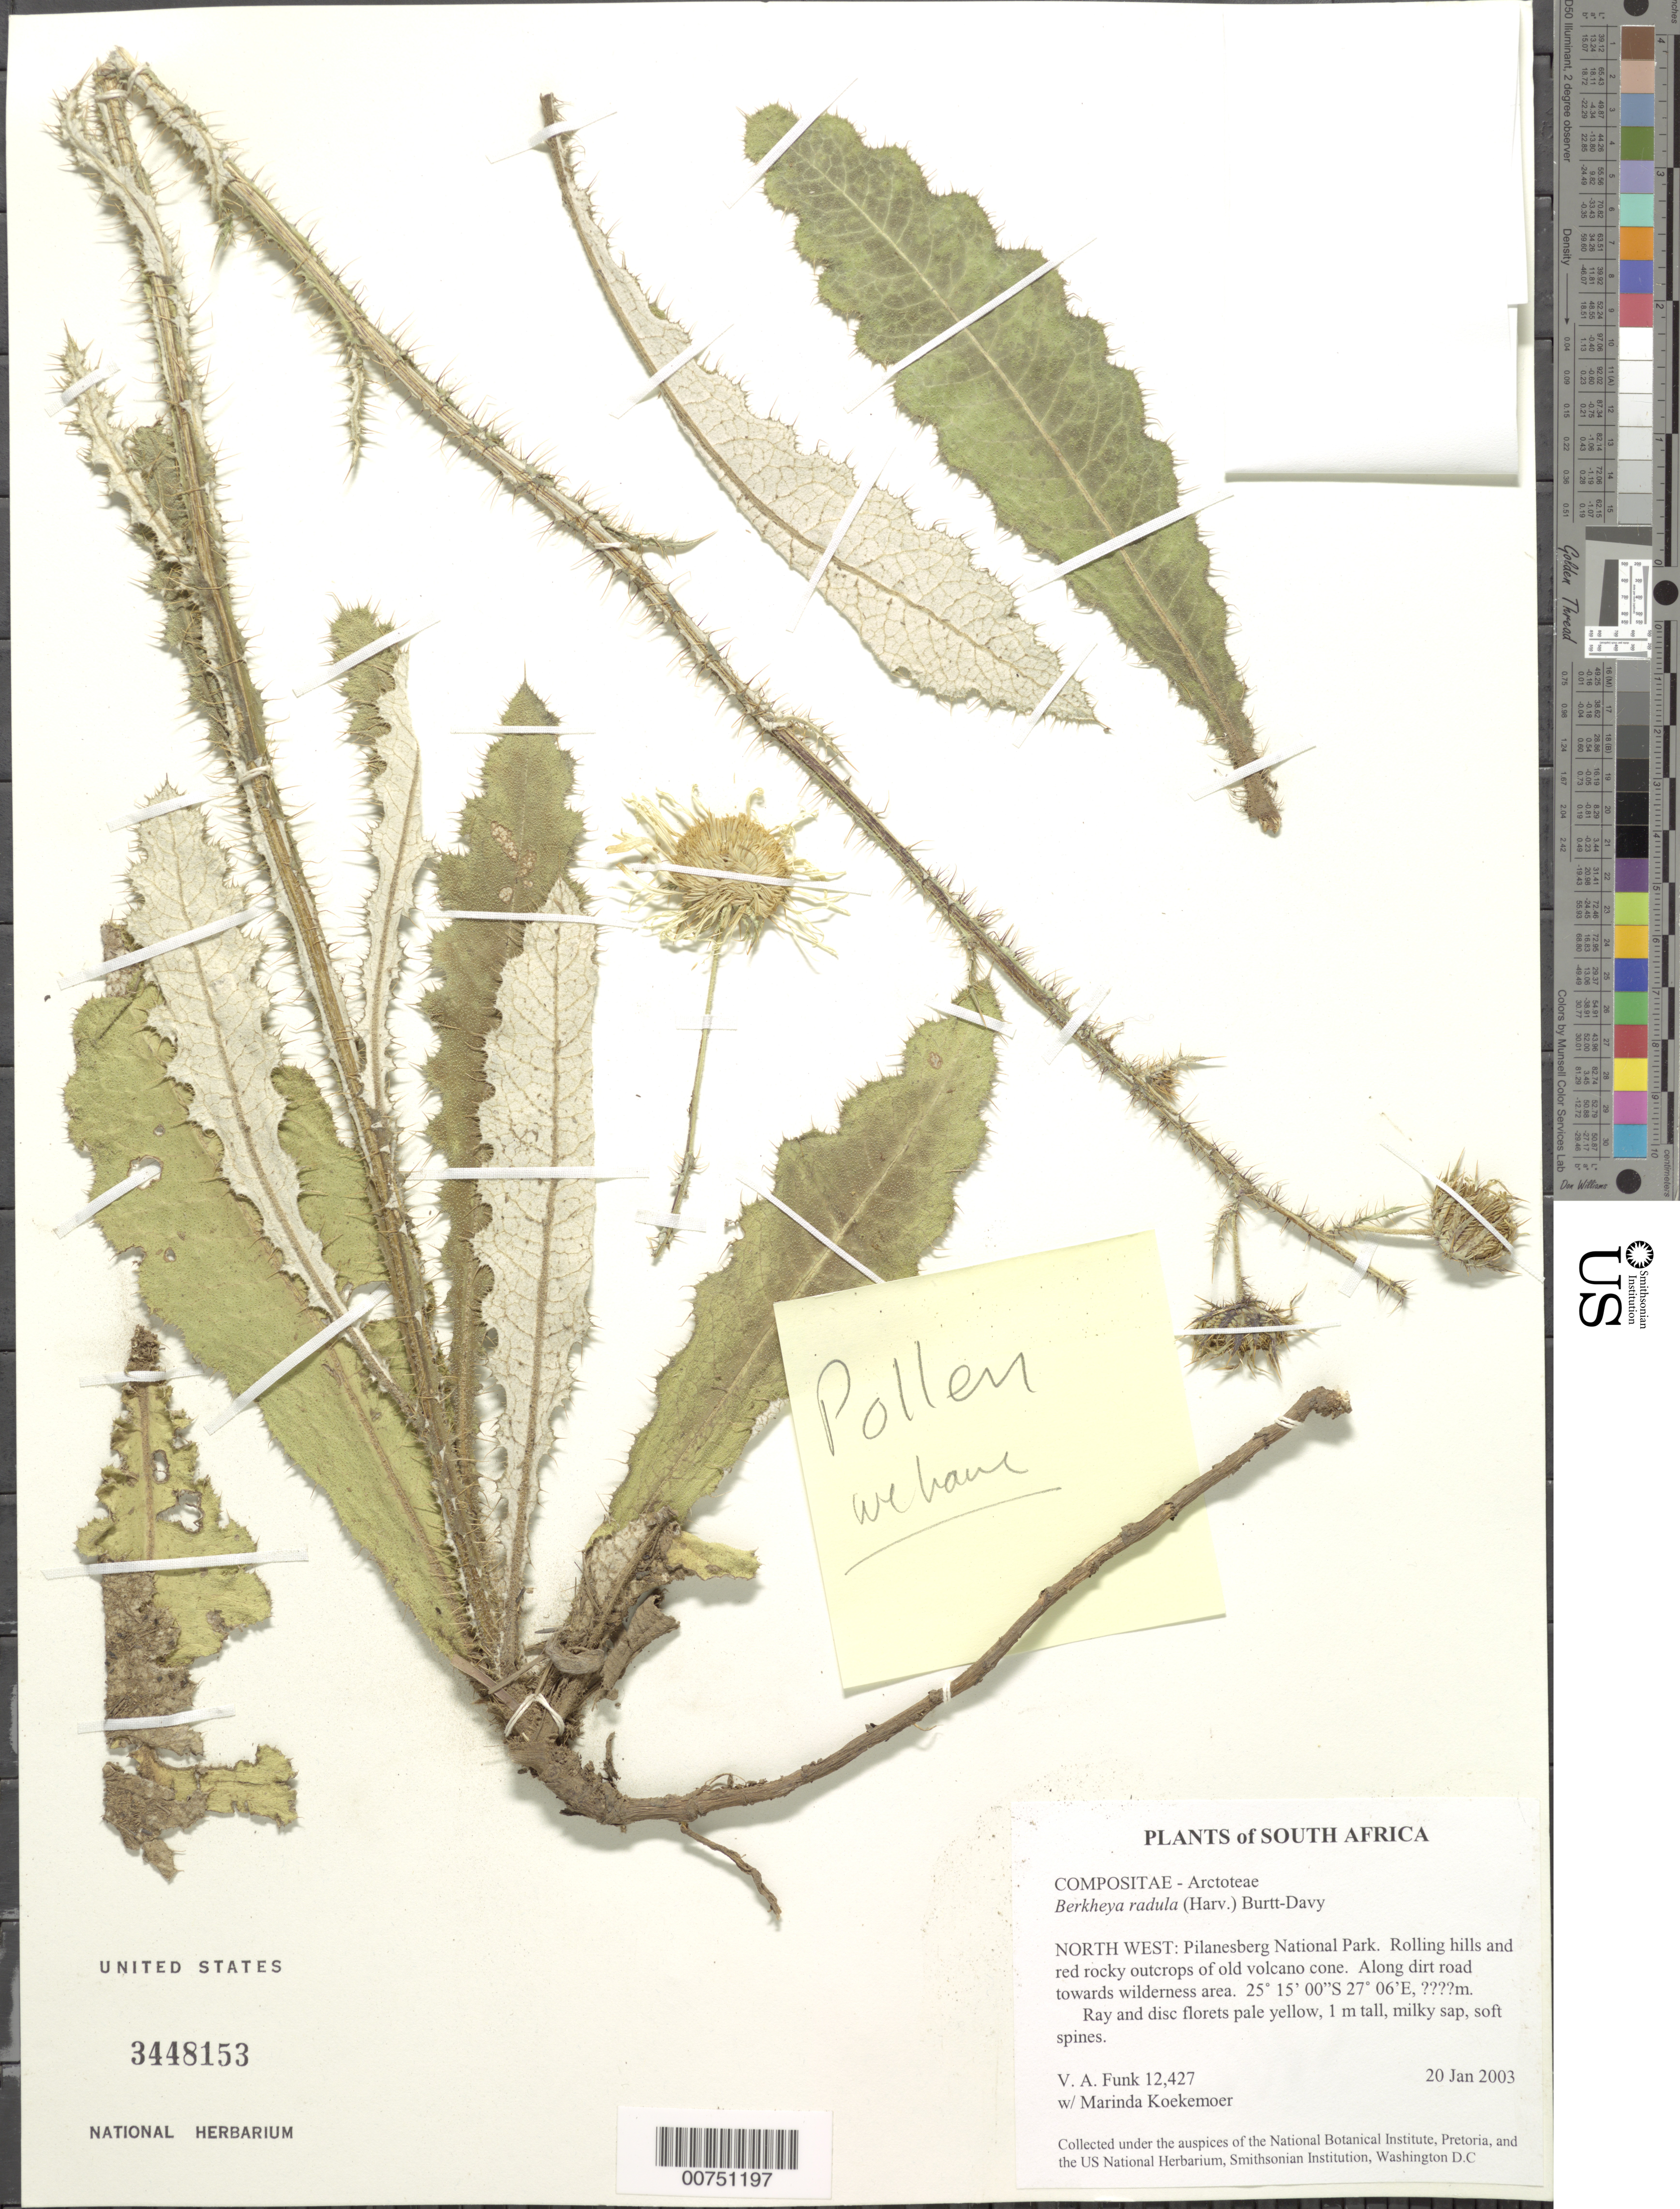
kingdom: Plantae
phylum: Tracheophyta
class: Magnoliopsida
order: Asterales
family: Asteraceae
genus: Berkheya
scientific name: Berkheya radula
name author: (Harv.) De Wild.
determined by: Funk, Vicki A., (BOT), Smithsonian Institution - National Museum of Natural History (UNITED STATES)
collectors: V. Funk & M. Koekemoer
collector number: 12427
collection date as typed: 20 January 2003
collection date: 2003-01-20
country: South Africa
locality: Northwest; Pilanesberg National Park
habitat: Rolling hills and red rocky outcrops of old volcano cone, along dirt road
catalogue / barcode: US 3448153